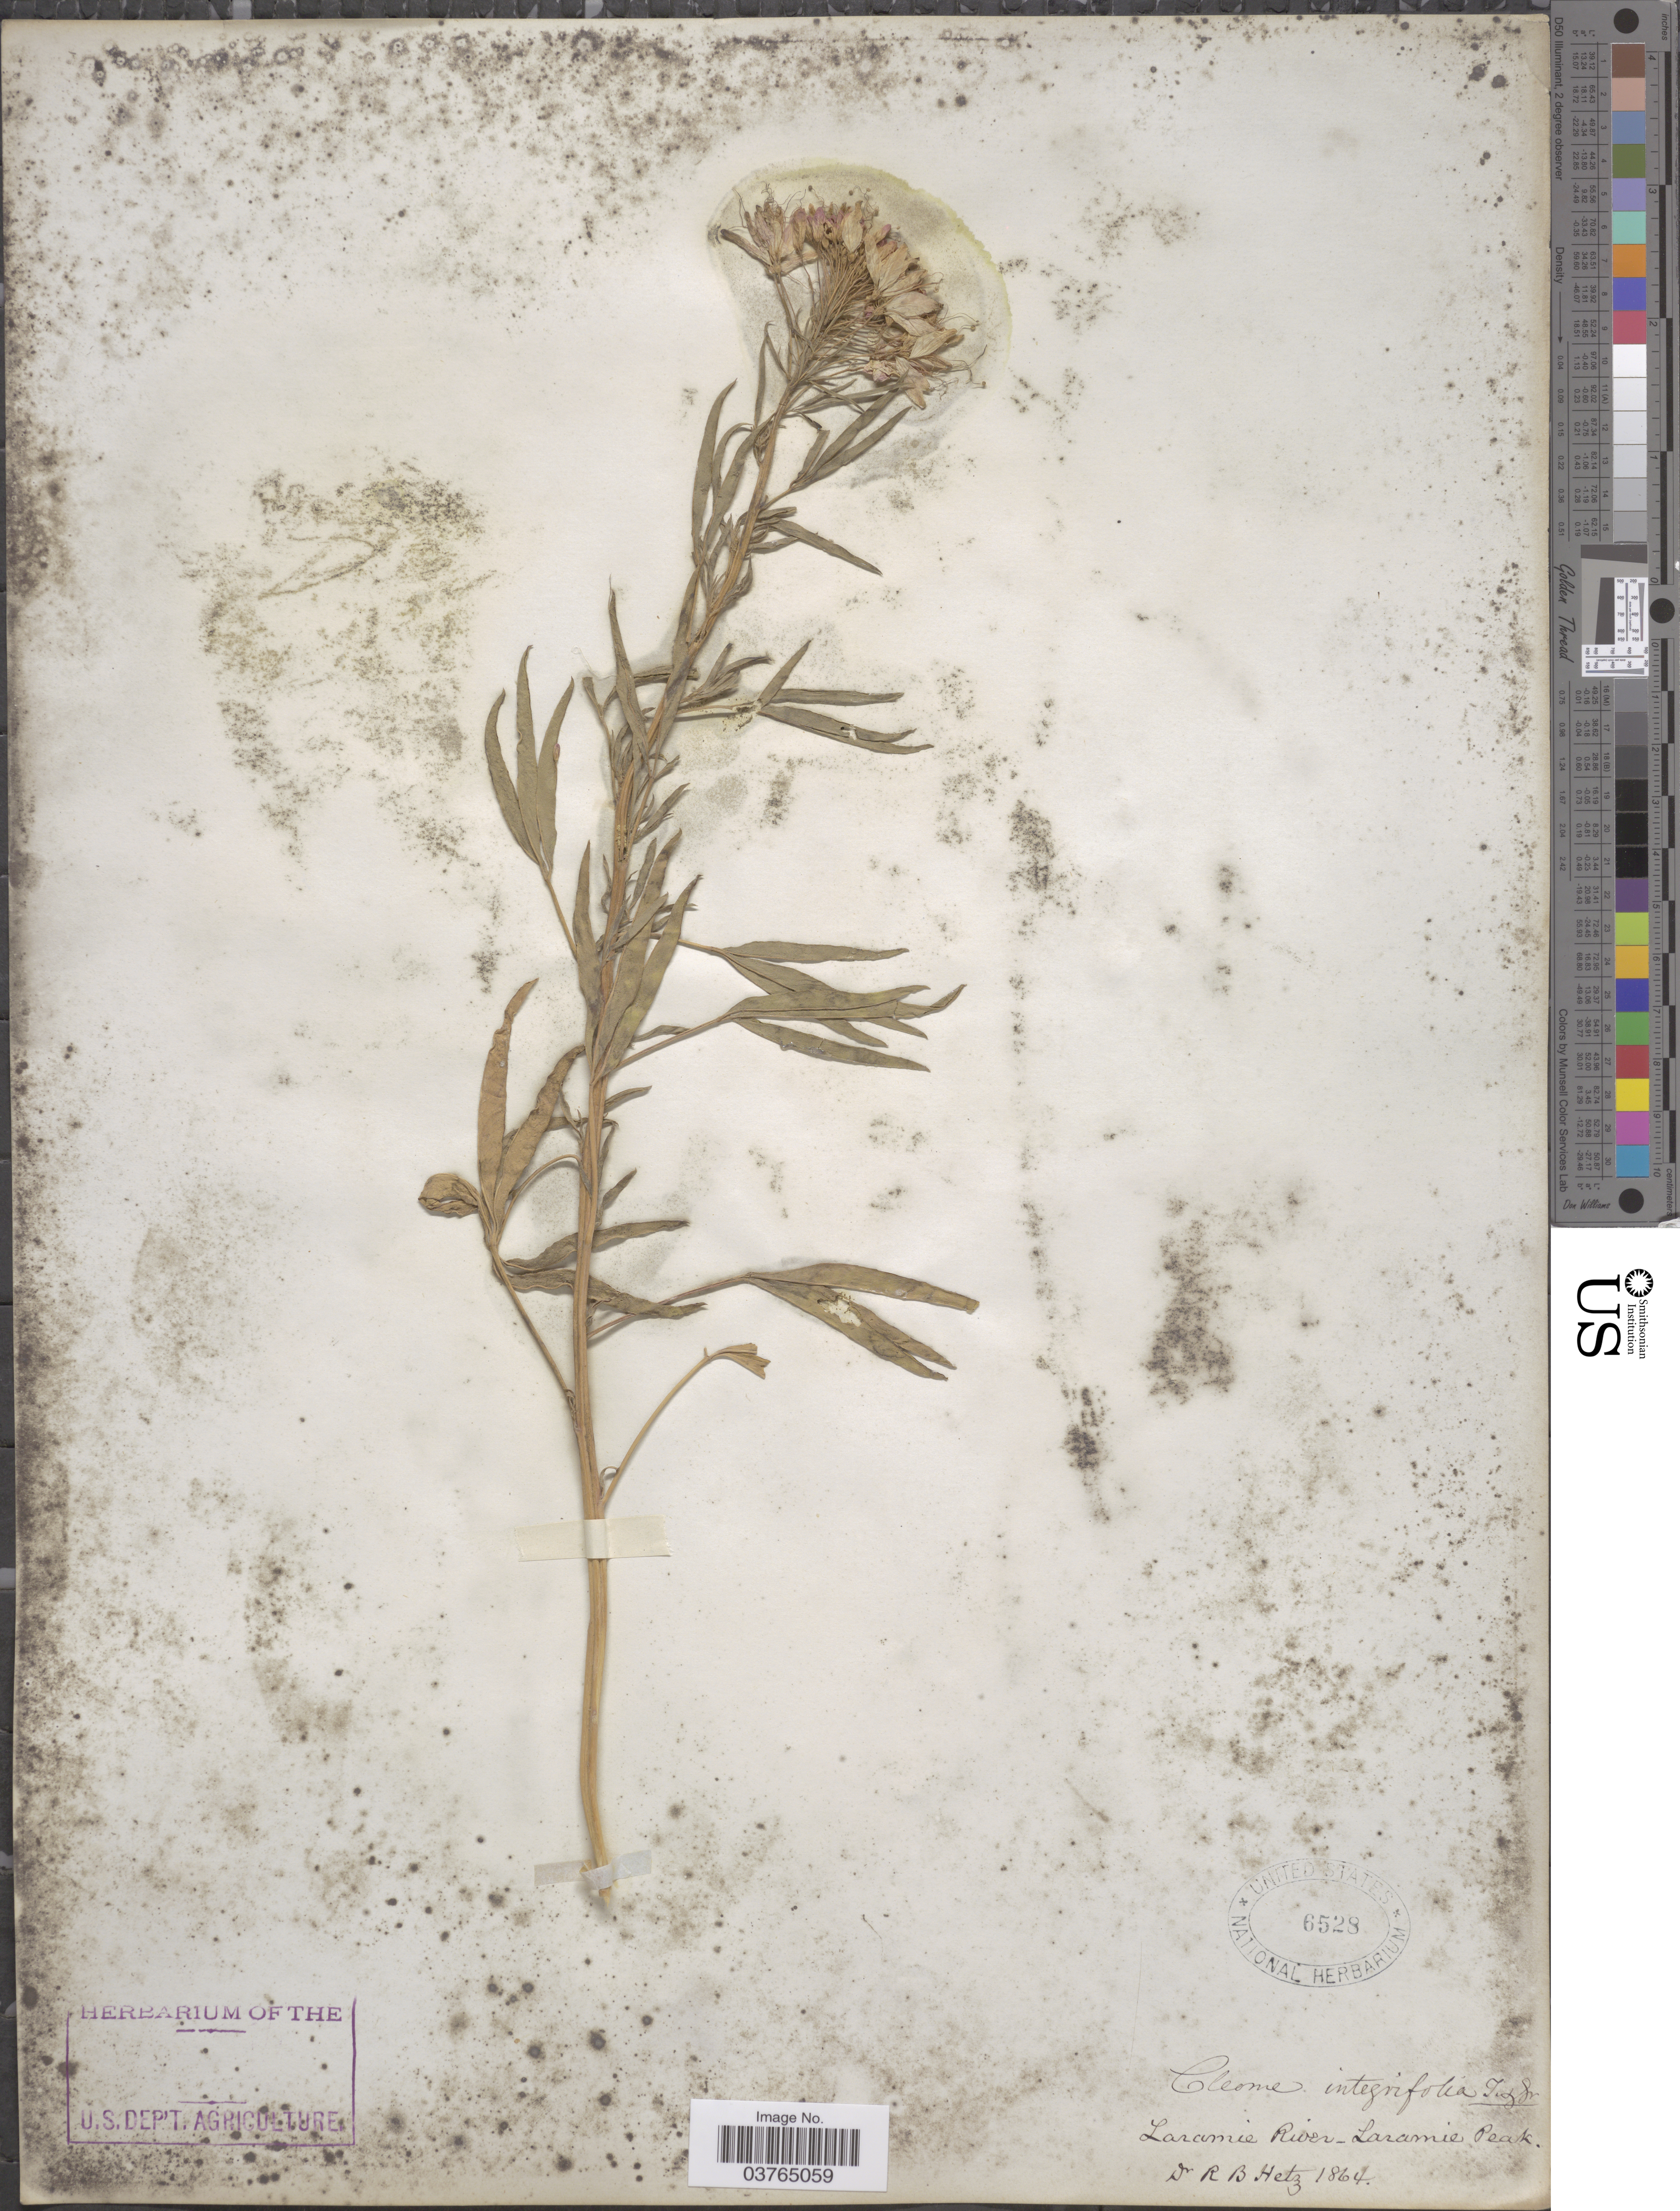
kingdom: Plantae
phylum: Tracheophyta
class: Magnoliopsida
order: Brassicales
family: Cleomaceae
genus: Cleomella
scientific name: Cleomella serrulata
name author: (Pursh) Roalson & J.C. Hall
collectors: R. Hetz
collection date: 1864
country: United States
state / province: Wyoming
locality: Laramie River - Laramie Peak.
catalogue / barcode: US 6528